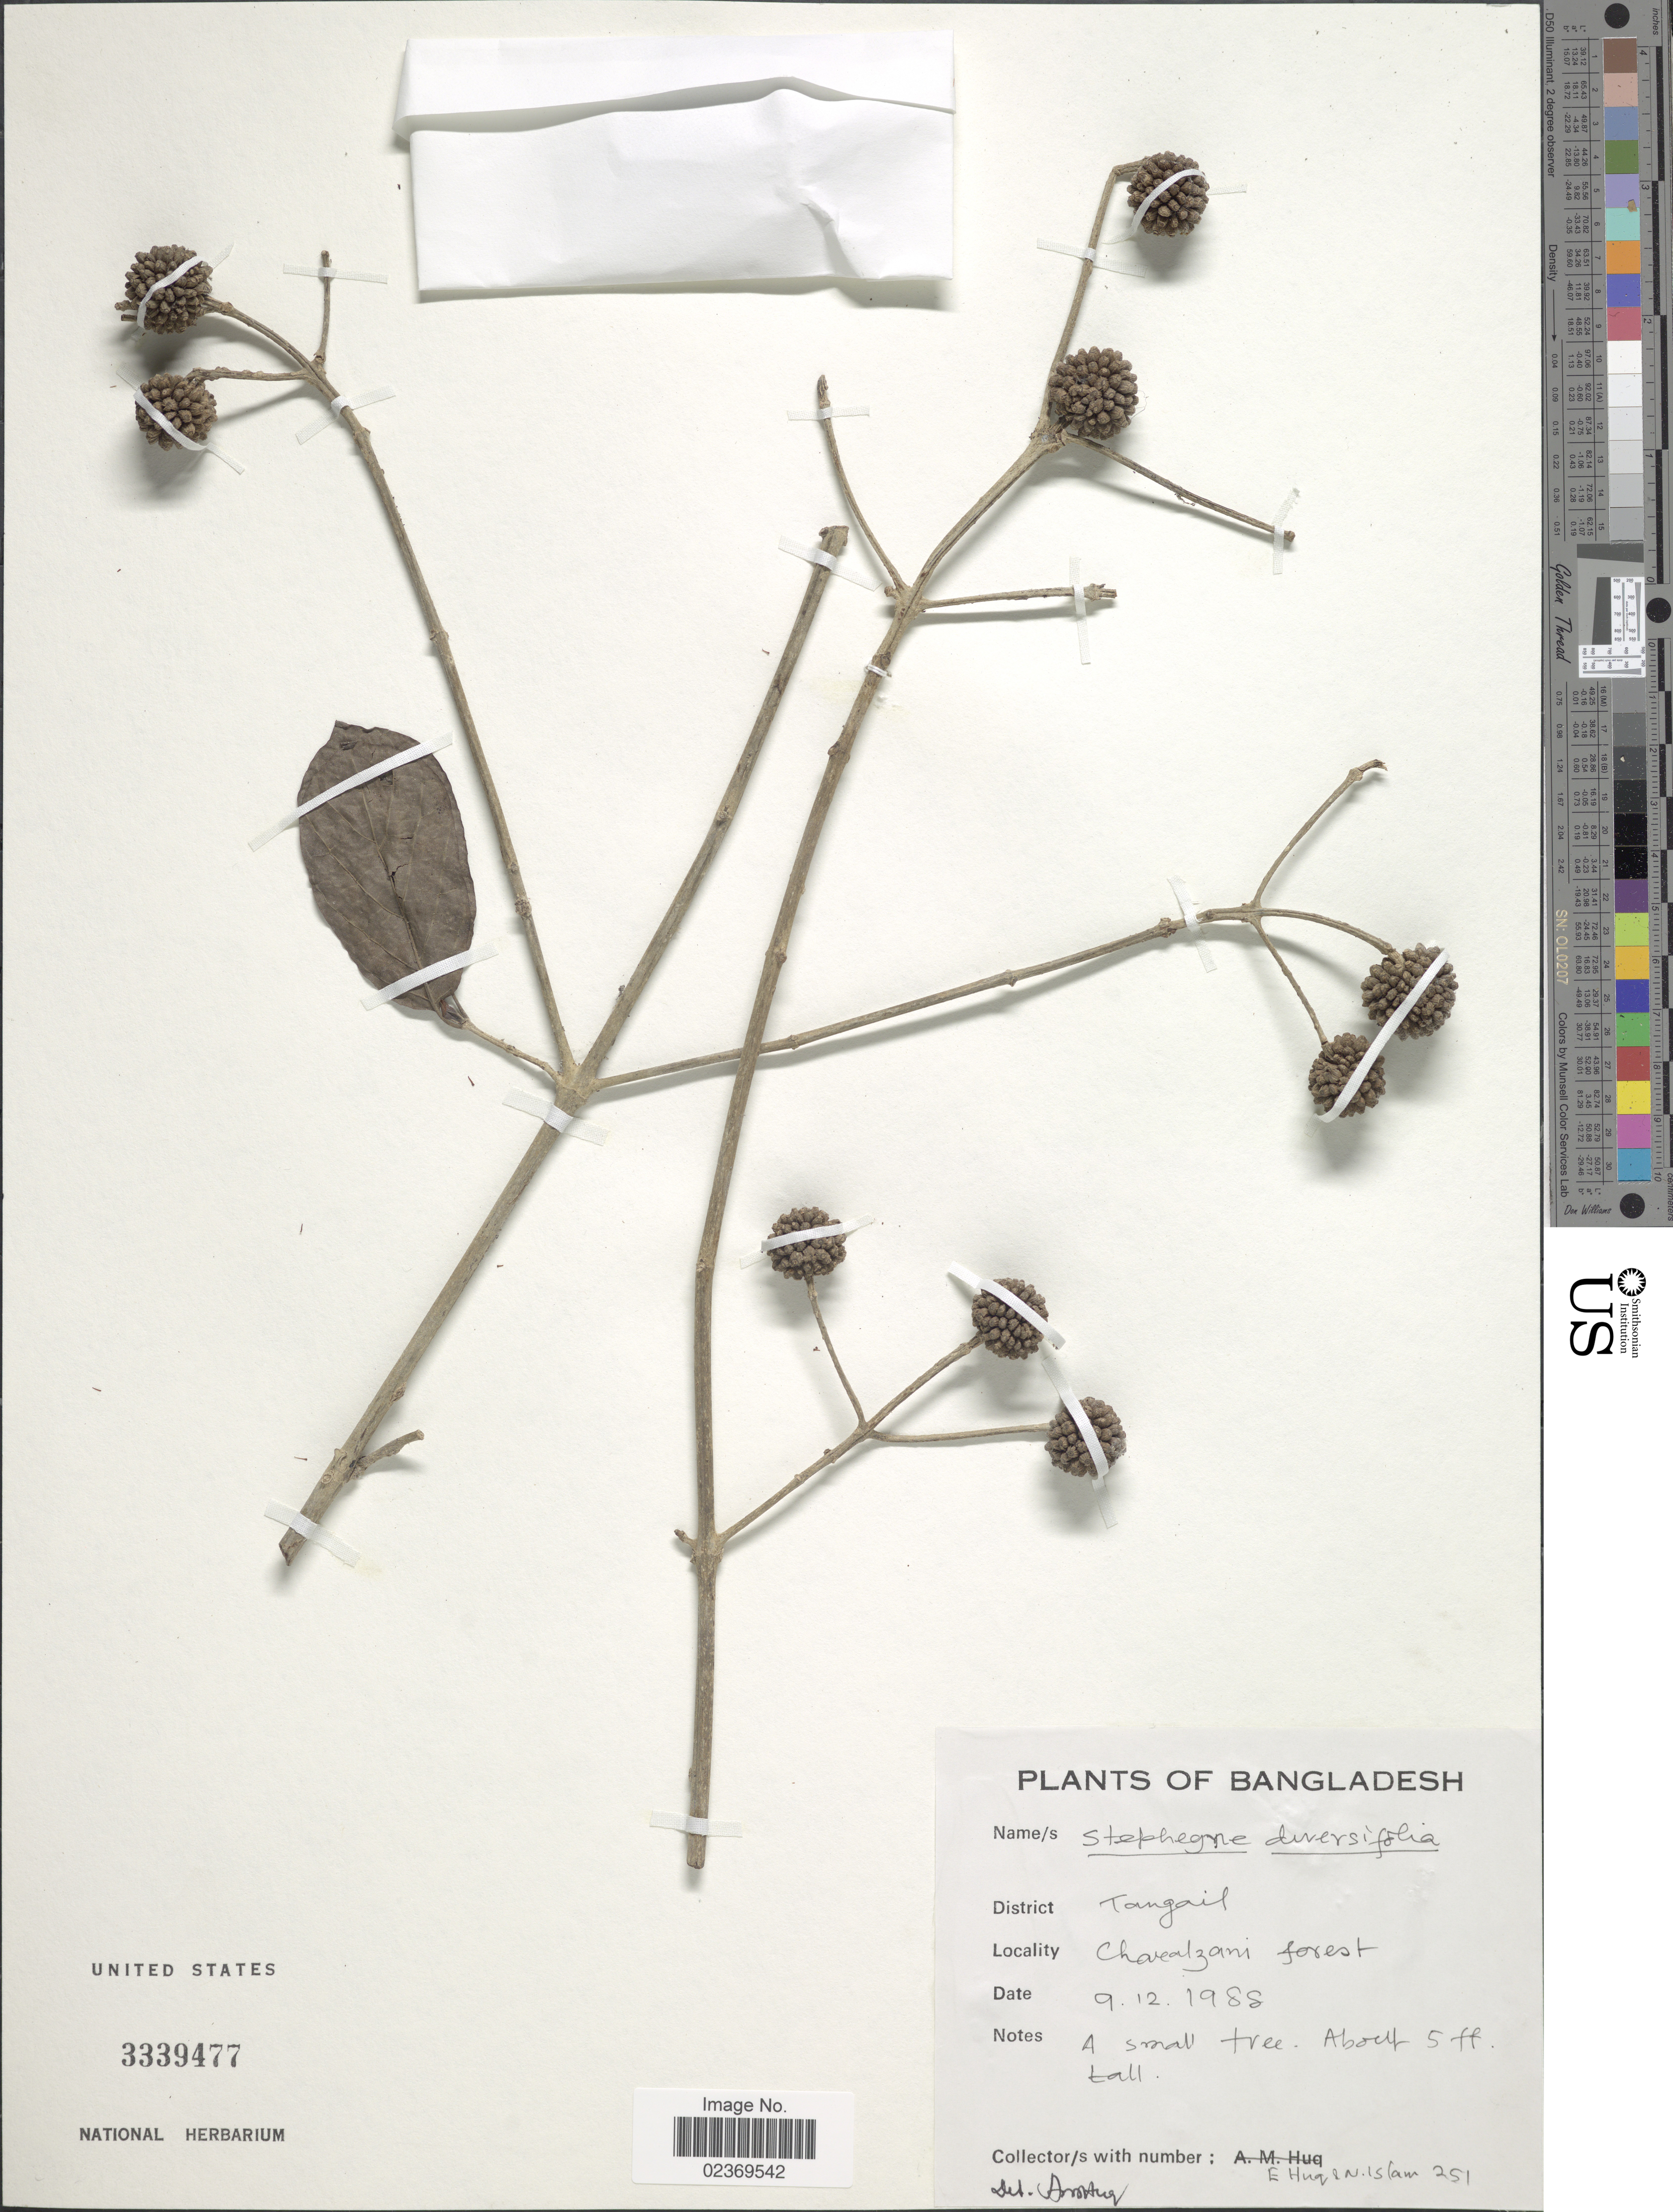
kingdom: Plantae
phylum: Tracheophyta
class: Magnoliopsida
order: Gentianales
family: Rubiaceae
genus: Mitragyna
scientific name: Mitragyna diversifolia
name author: (Wall. ex G. Don) Havil.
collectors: E. Huq & N. Islam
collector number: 251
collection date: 1988-12-09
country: Bangladesh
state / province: Dhaka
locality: Tangail, Chavealzani forest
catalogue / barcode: US 3339477